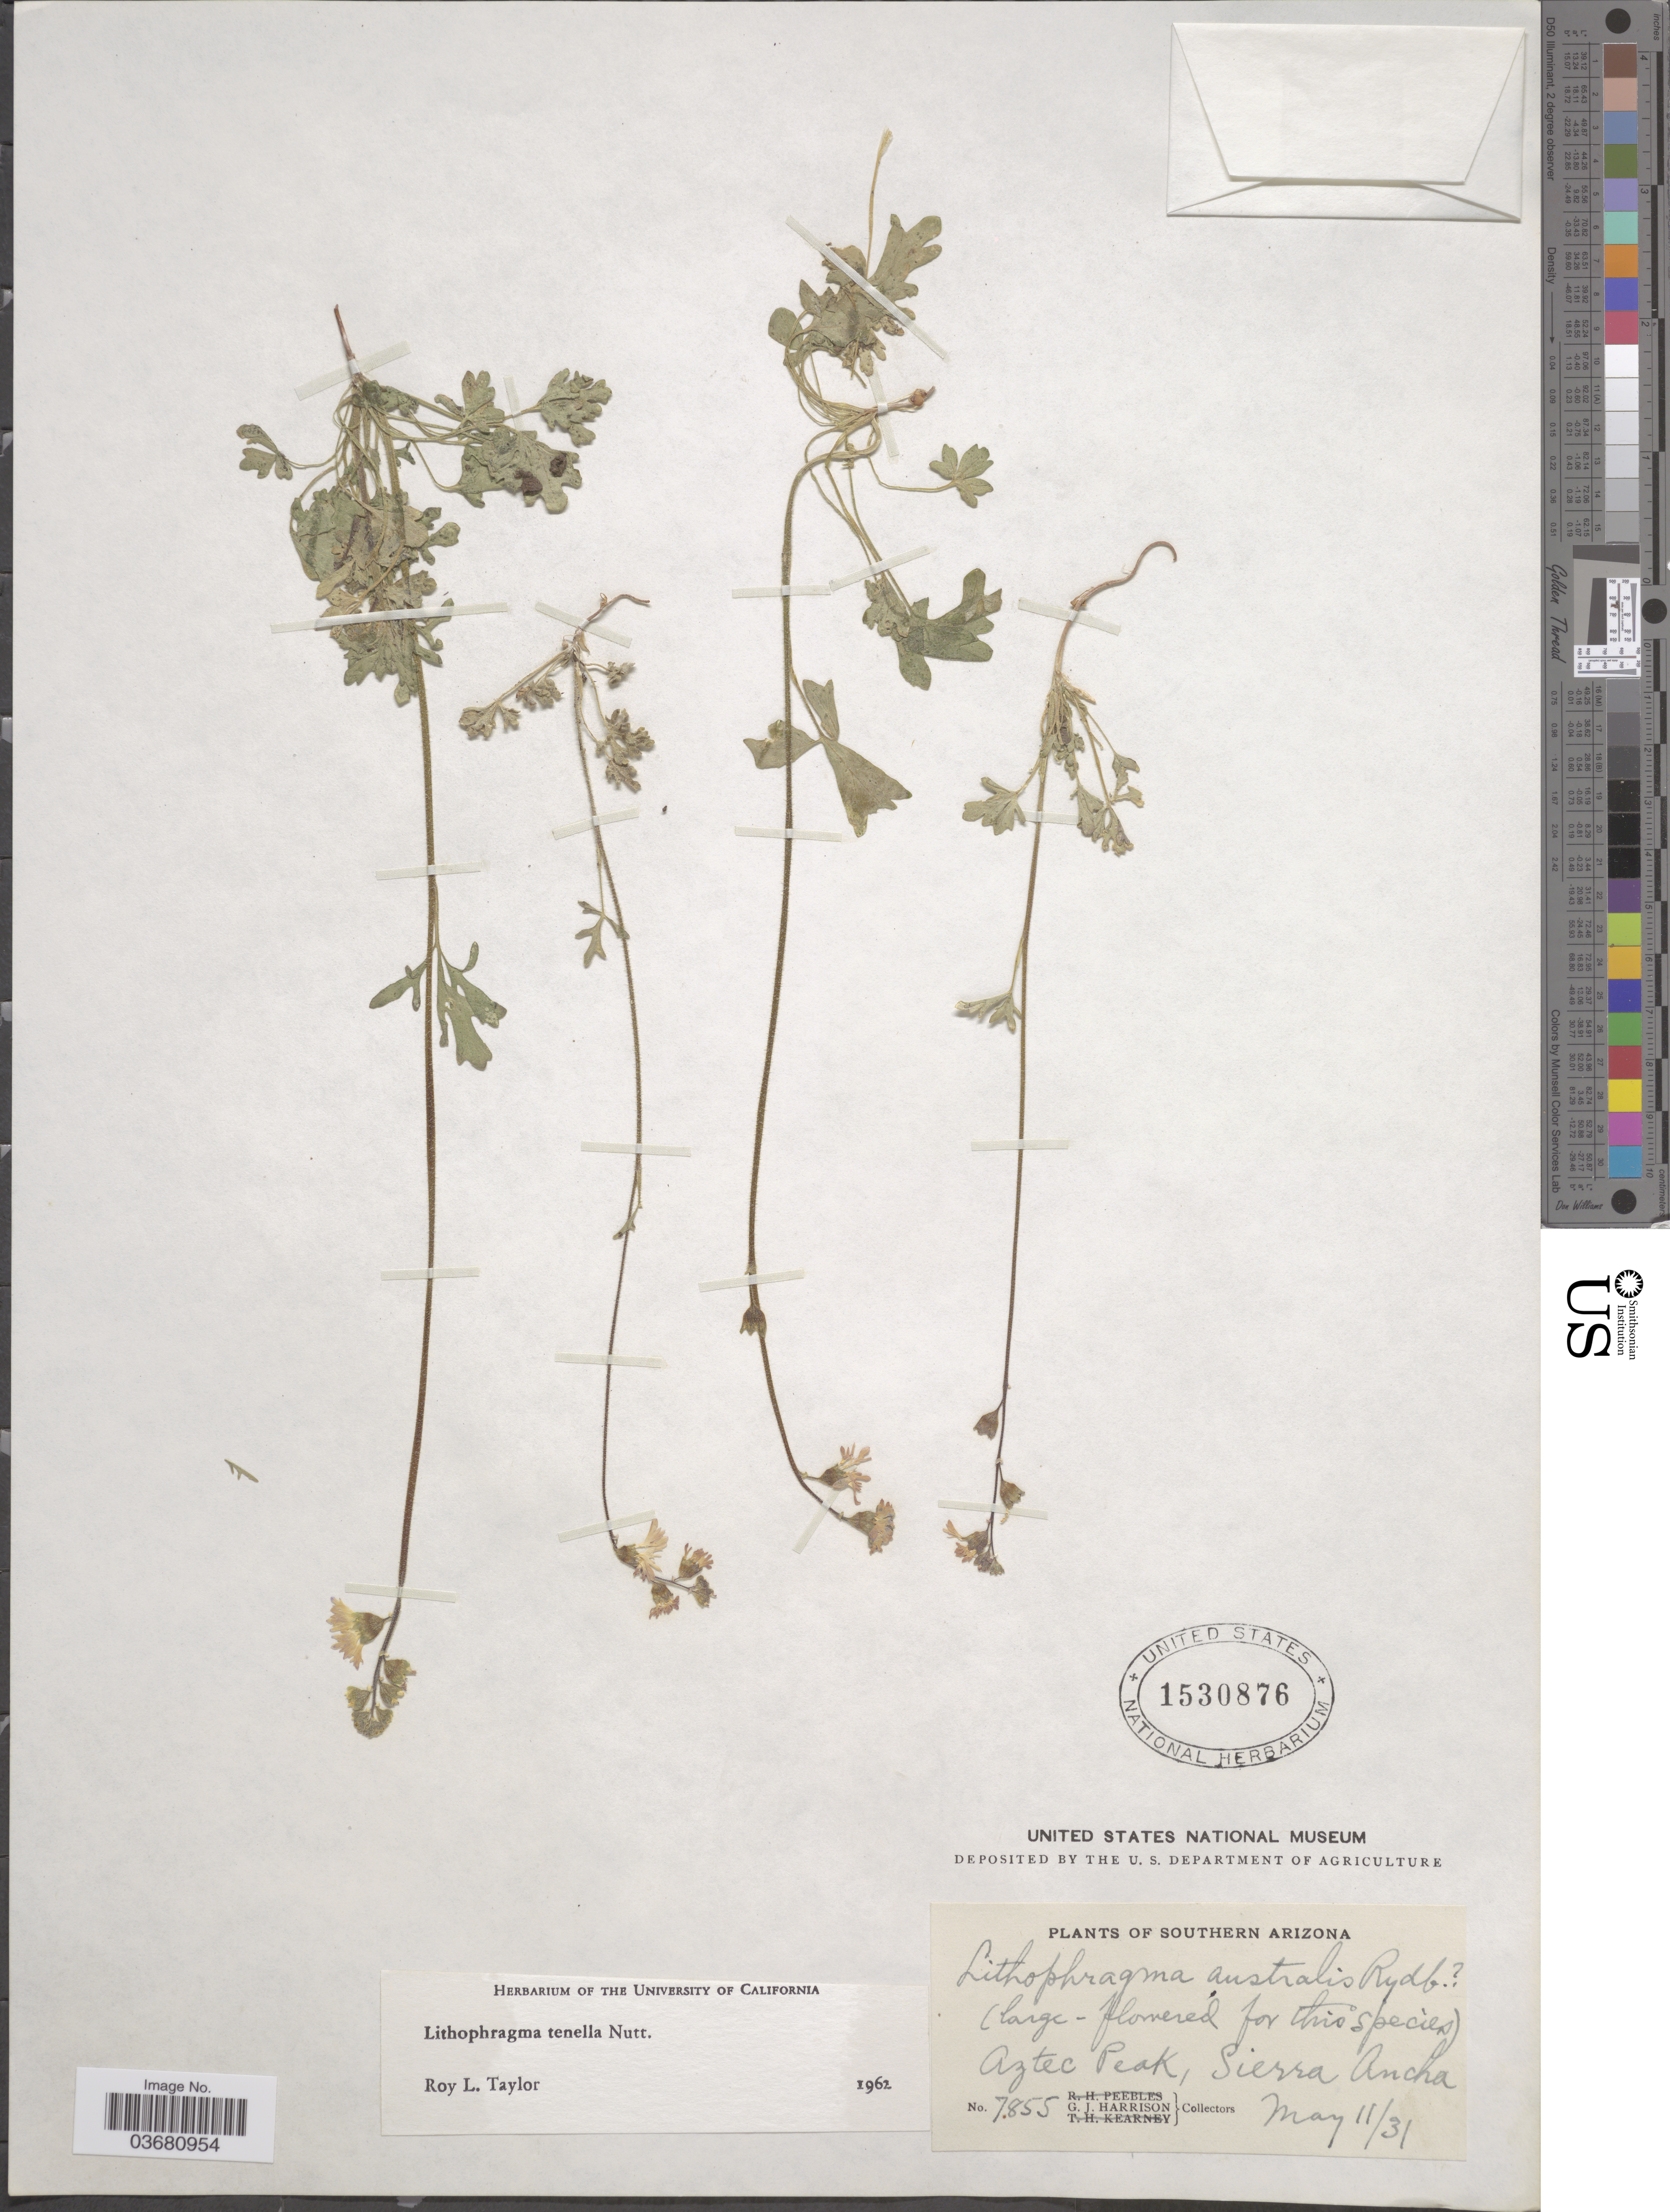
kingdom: Plantae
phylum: Tracheophyta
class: Magnoliopsida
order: Saxifragales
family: Saxifragaceae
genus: Lithophragma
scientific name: Lithophragma tenellum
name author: Nutt.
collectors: G. J. Harrison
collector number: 7855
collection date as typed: Transcribed d/m/y: 11/5/31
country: United States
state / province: Arizona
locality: Southern Arizona. Atec Peak, Sierra Ancha.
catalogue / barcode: US 1530876